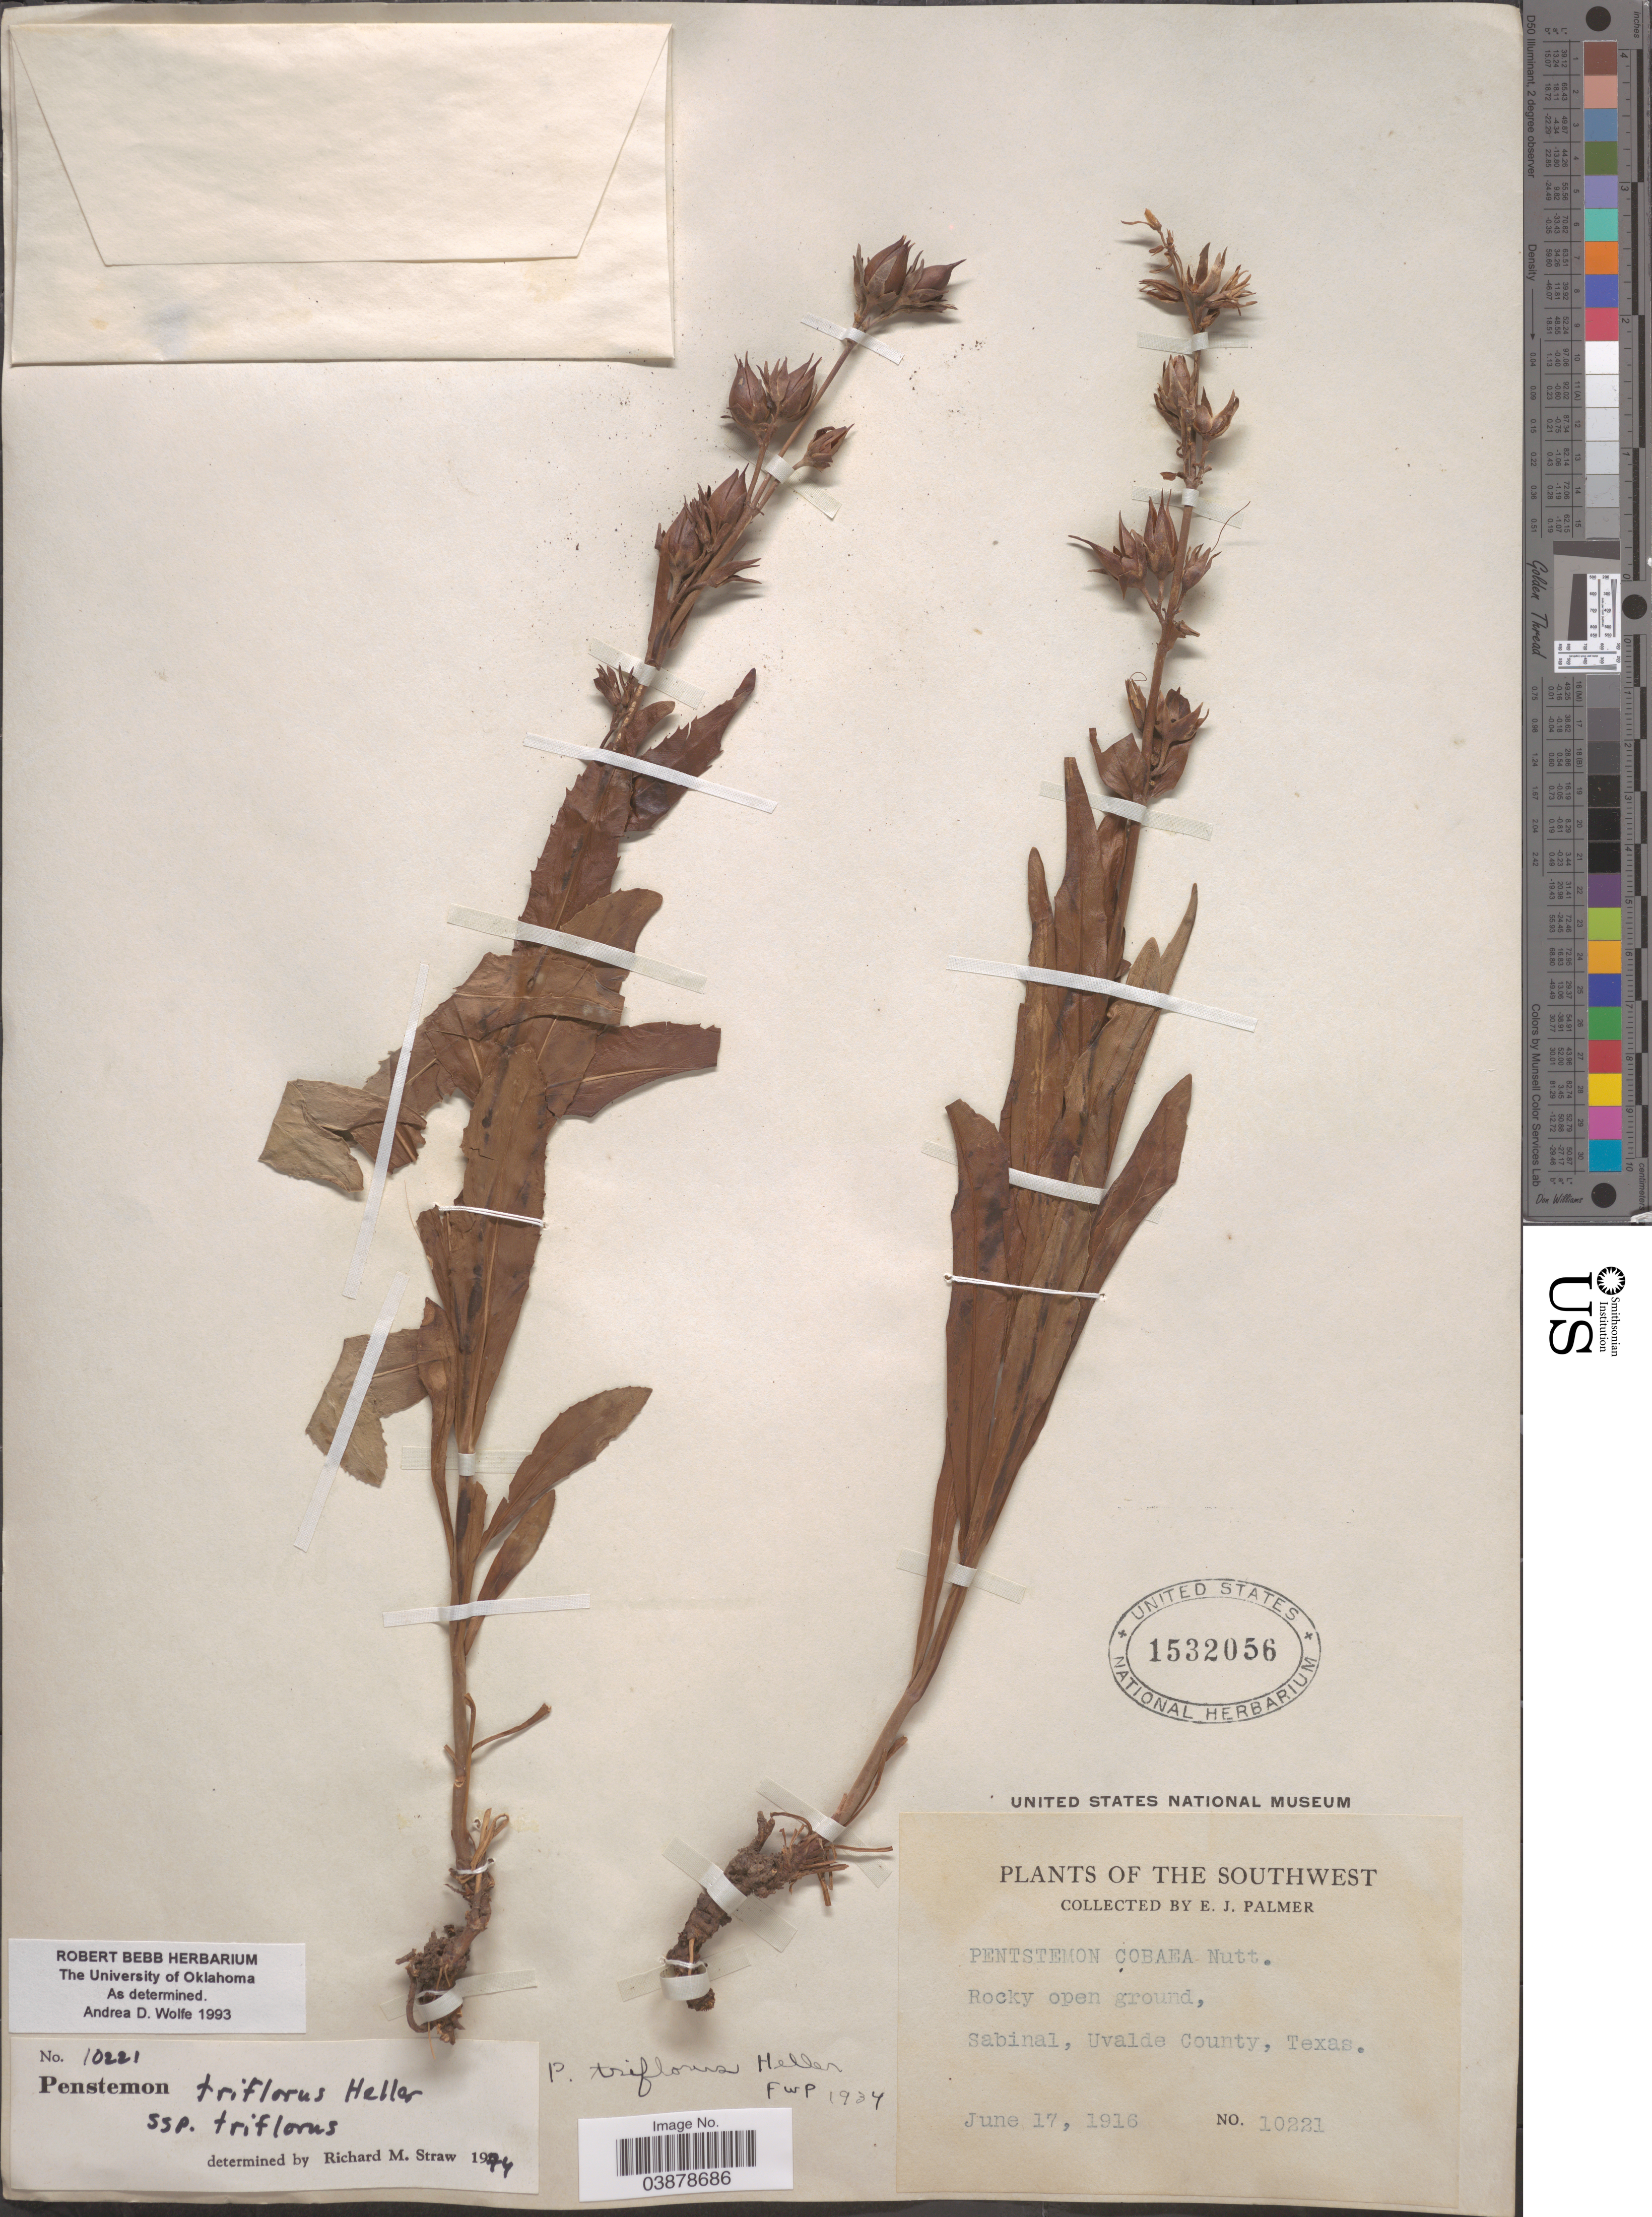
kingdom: Plantae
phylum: Tracheophyta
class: Magnoliopsida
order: Lamiales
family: Plantaginaceae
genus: Penstemon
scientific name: Penstemon triflorus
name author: A. Heller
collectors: E. J. Palmer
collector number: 10221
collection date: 1916-06-17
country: United States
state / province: Texas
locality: Southwest. Sabinal, Uvalde County.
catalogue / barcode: US 1532056